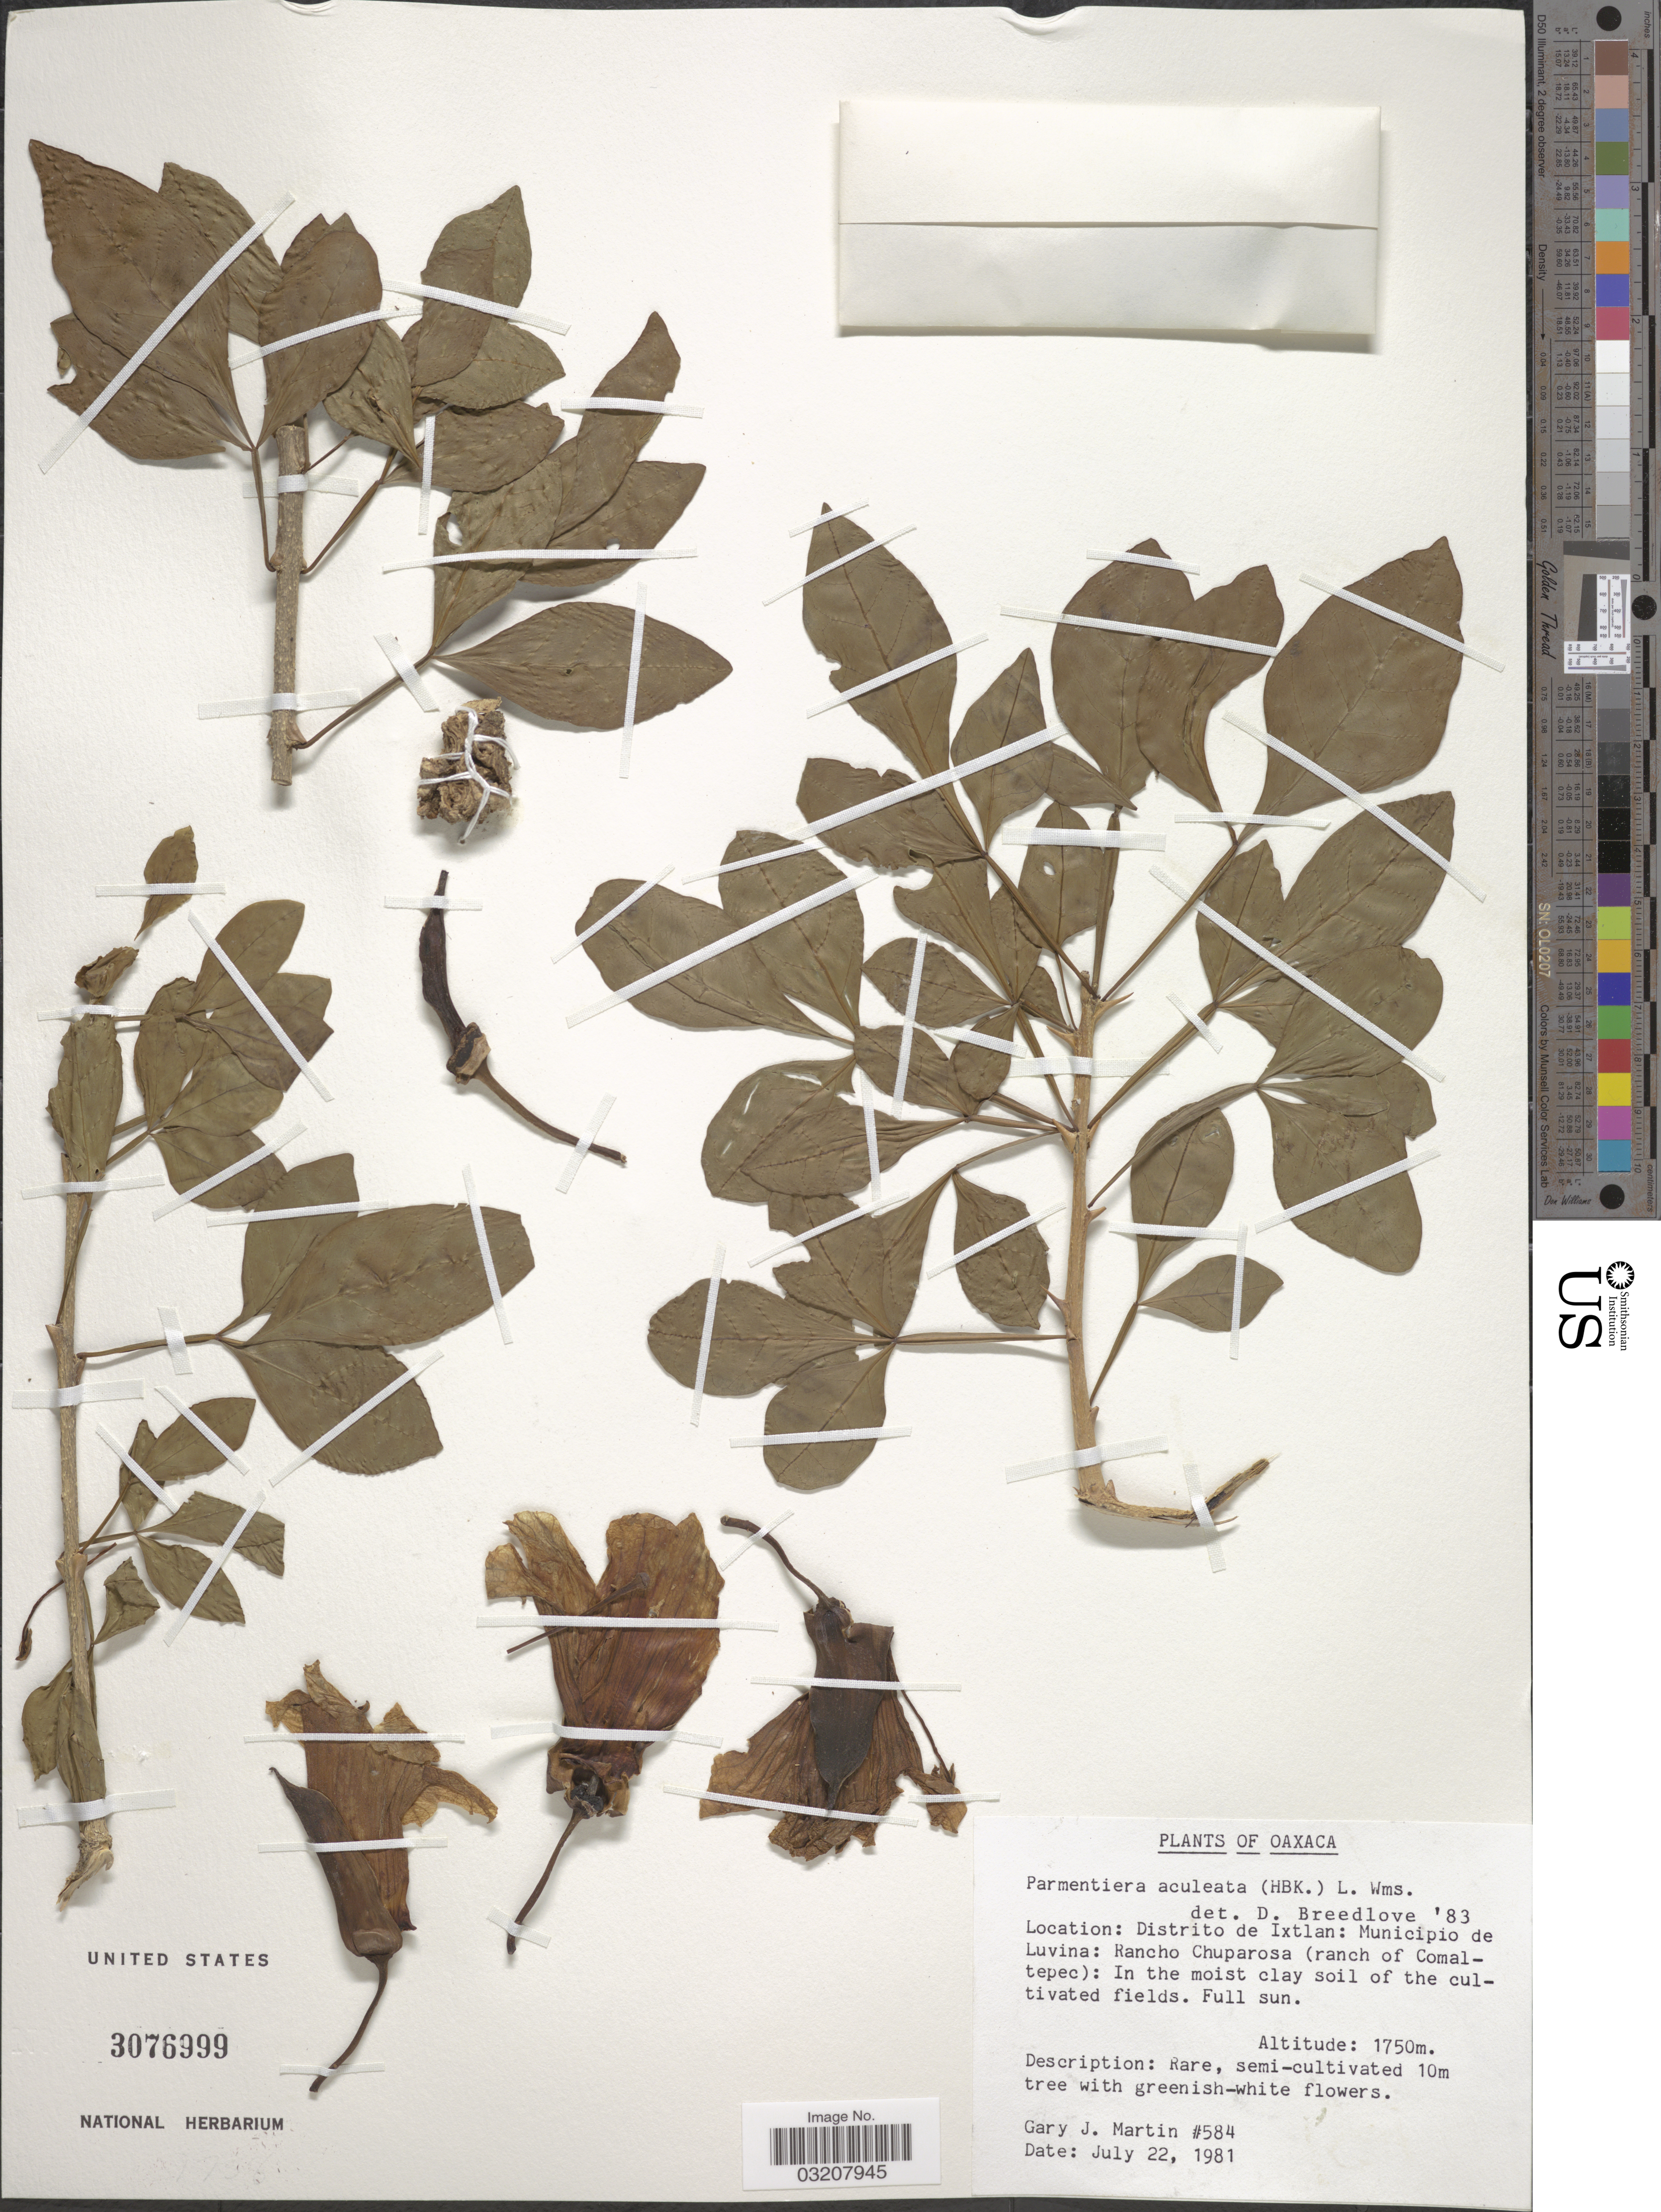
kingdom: Plantae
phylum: Tracheophyta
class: Magnoliopsida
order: Lamiales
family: Bignoniaceae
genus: Parmentiera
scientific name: Parmentiera aculeata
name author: (Kunth) Seem.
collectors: G. J. Martin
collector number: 584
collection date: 1981-07-22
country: Mexico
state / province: Oaxaca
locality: Distrito de Ixtlan: Municipio de Luvina: Rancho Chuparosa (ranch of Comaltepec).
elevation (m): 1750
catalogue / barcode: US 3076999